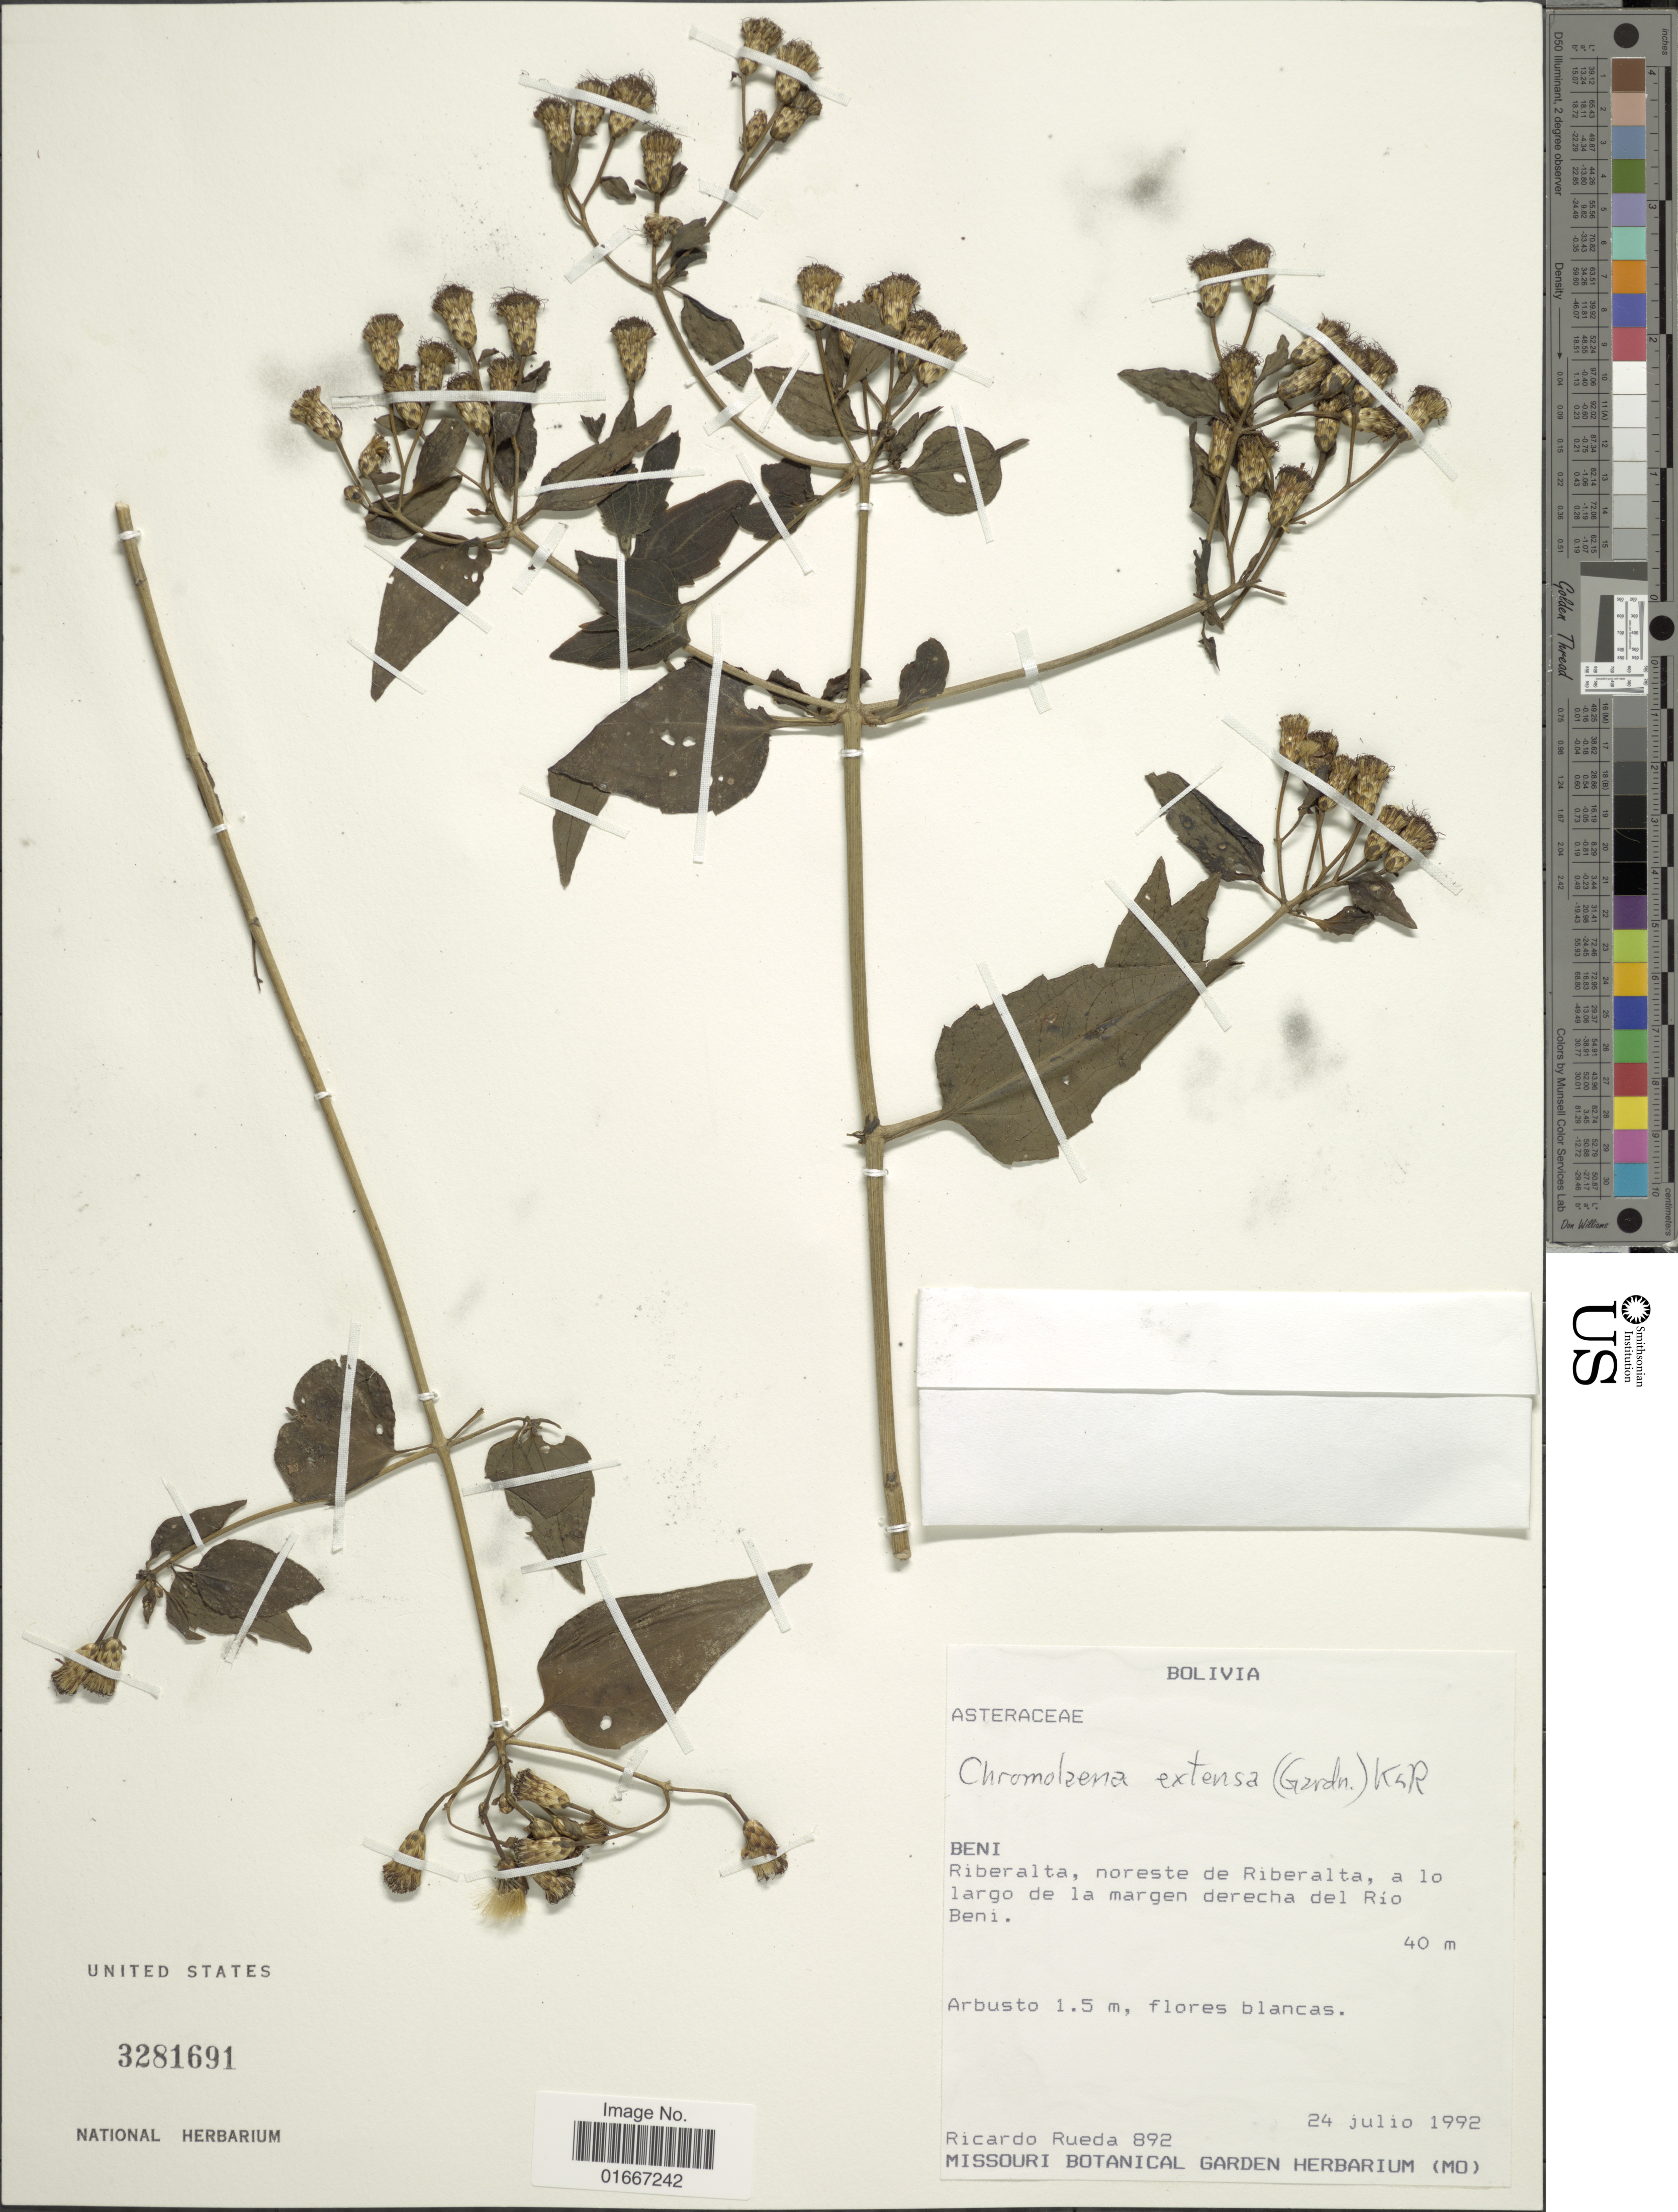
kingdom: Plantae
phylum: Tracheophyta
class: Magnoliopsida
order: Asterales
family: Asteraceae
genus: Chromolaena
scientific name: Chromolaena extensa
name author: (Gardner) R.M. King & H. Rob.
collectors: R. Rueda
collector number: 892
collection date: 1992-07-24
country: Bolivia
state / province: Beni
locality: Riberalta, noreste de Riberalta, a lo largo de la margen derecha del Rio Beni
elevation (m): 40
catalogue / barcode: US 3281691